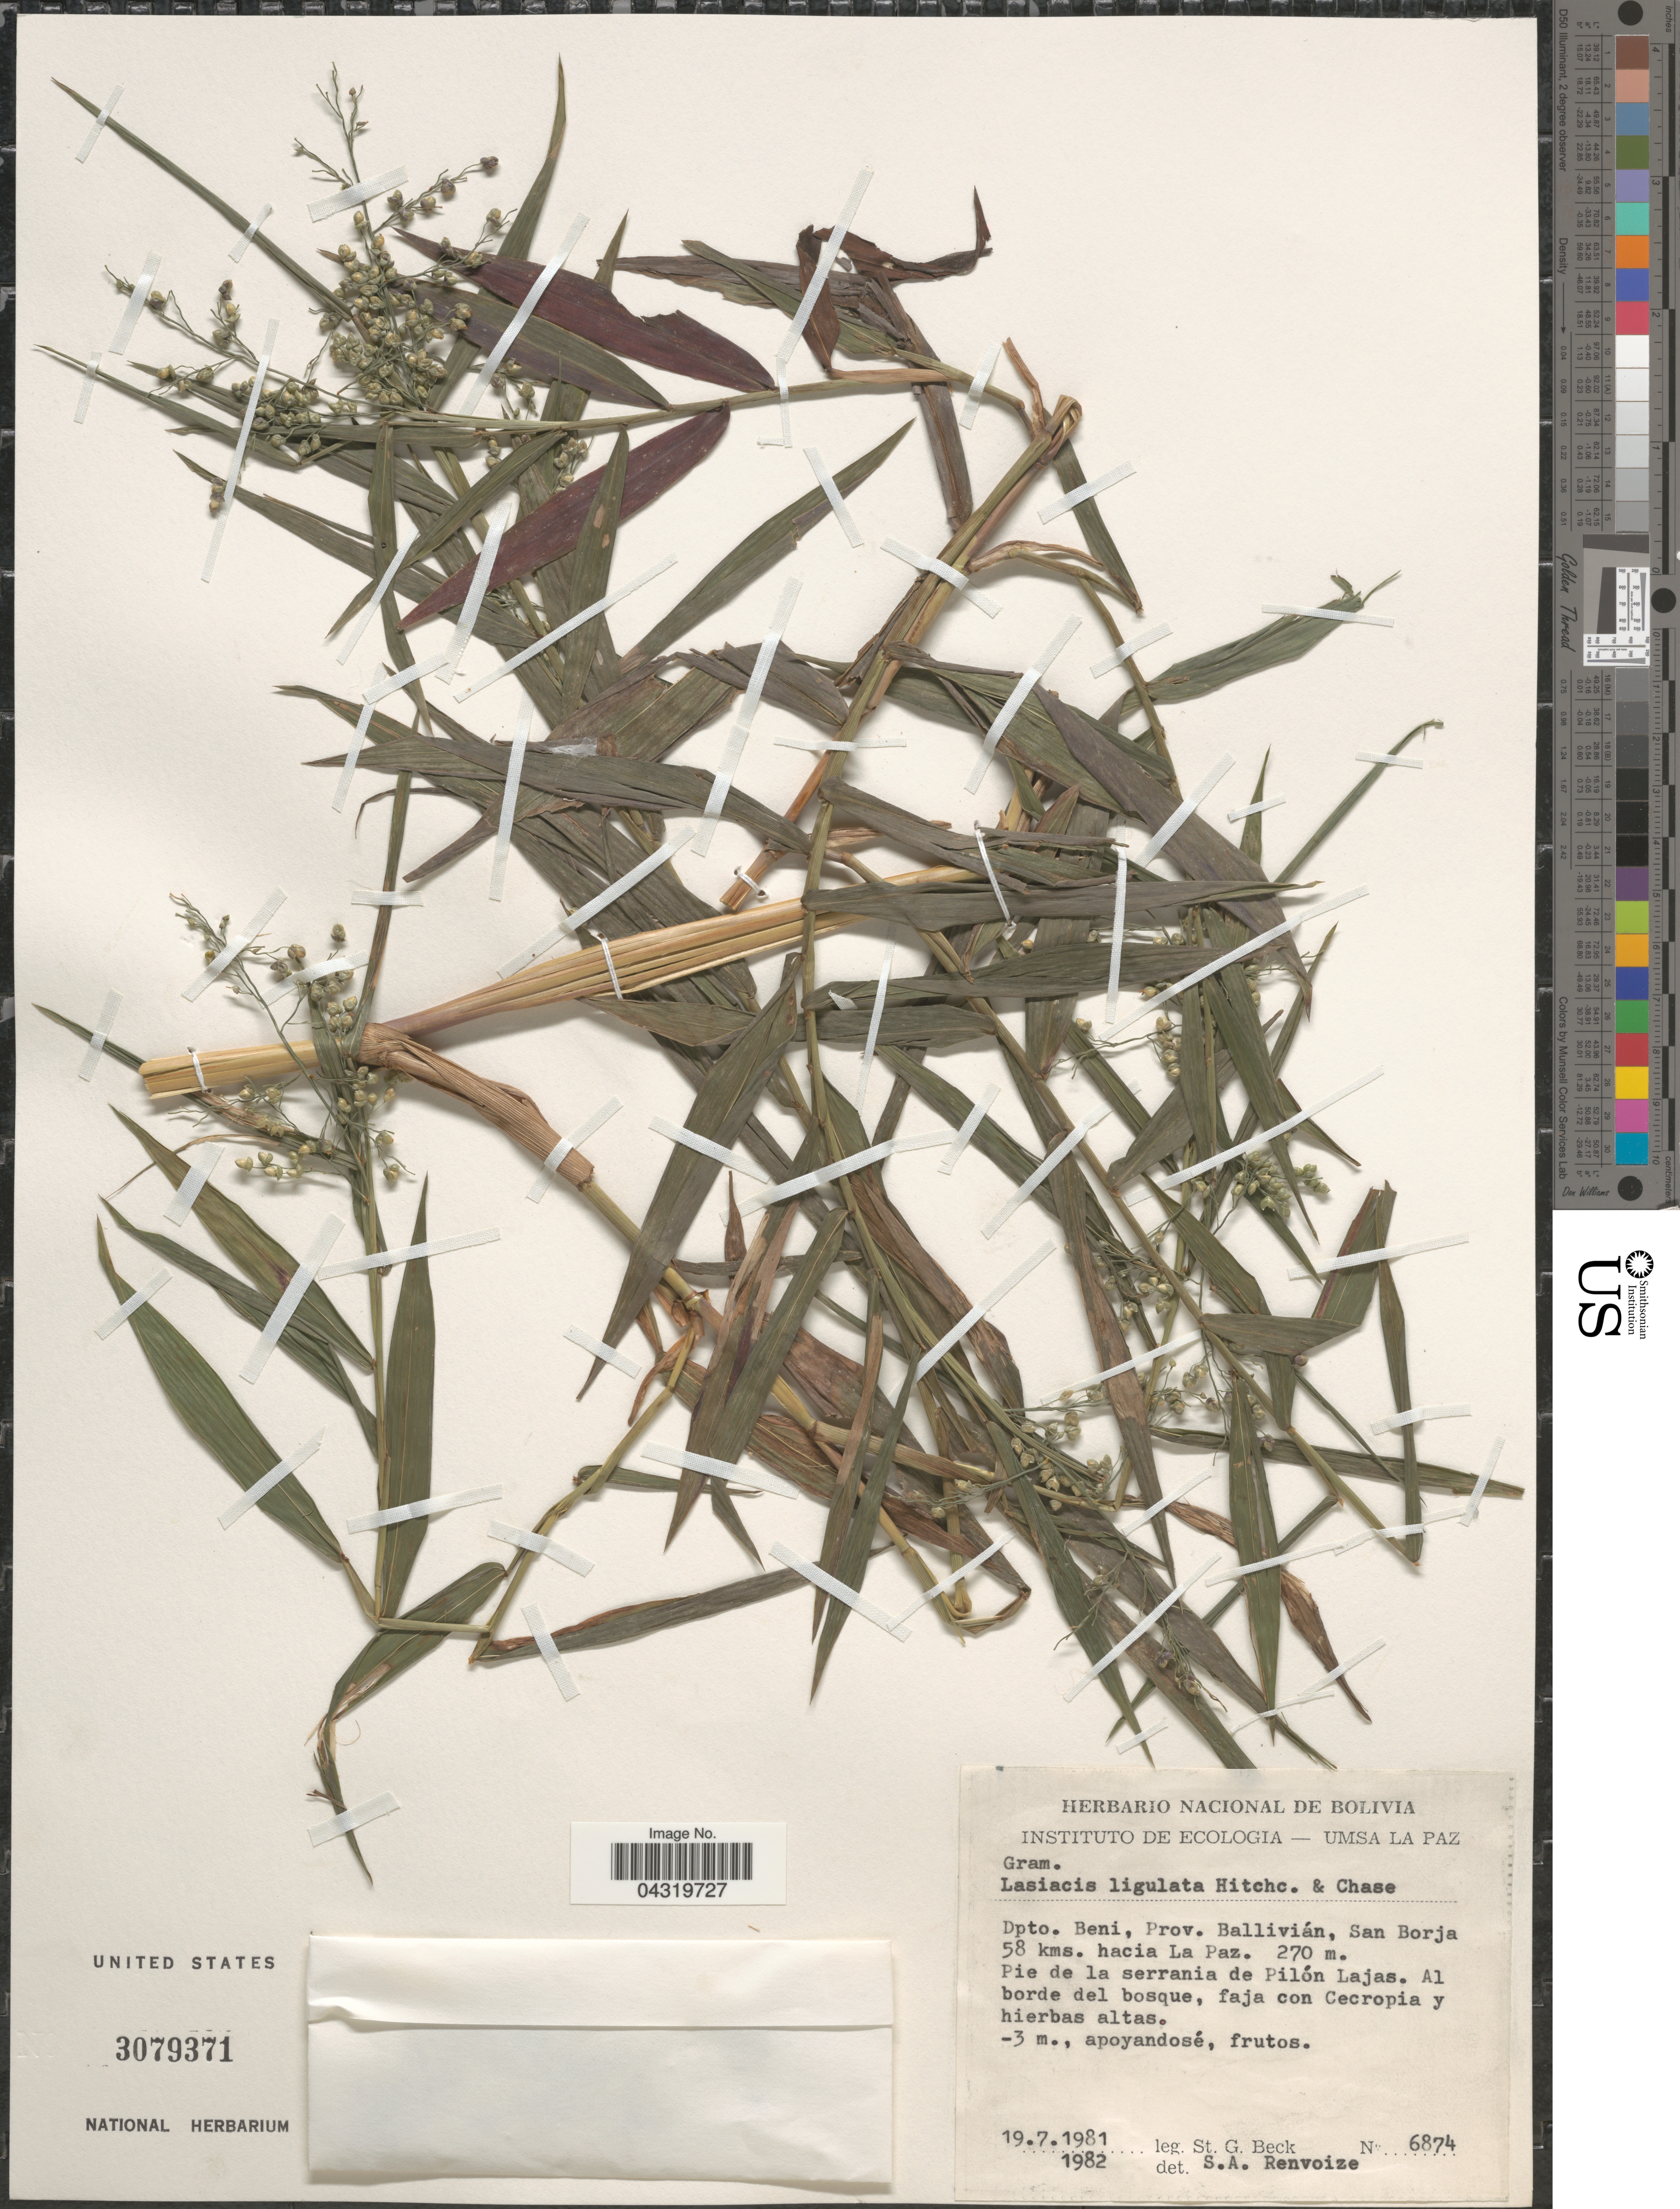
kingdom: Plantae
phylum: Tracheophyta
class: Liliopsida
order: Poales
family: Poaceae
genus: Lasiacis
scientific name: Lasiacis ligulata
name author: Hitchc. & Chase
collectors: S. G. Beck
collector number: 6874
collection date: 1981-07-19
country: Bolivia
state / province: Beni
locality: Dpto. Beni, Prov. Ballivián, San Borja 58 kms. hacia La Paz. Pie de la serrania de Pilón Lajas.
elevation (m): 270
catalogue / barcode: US 3079371